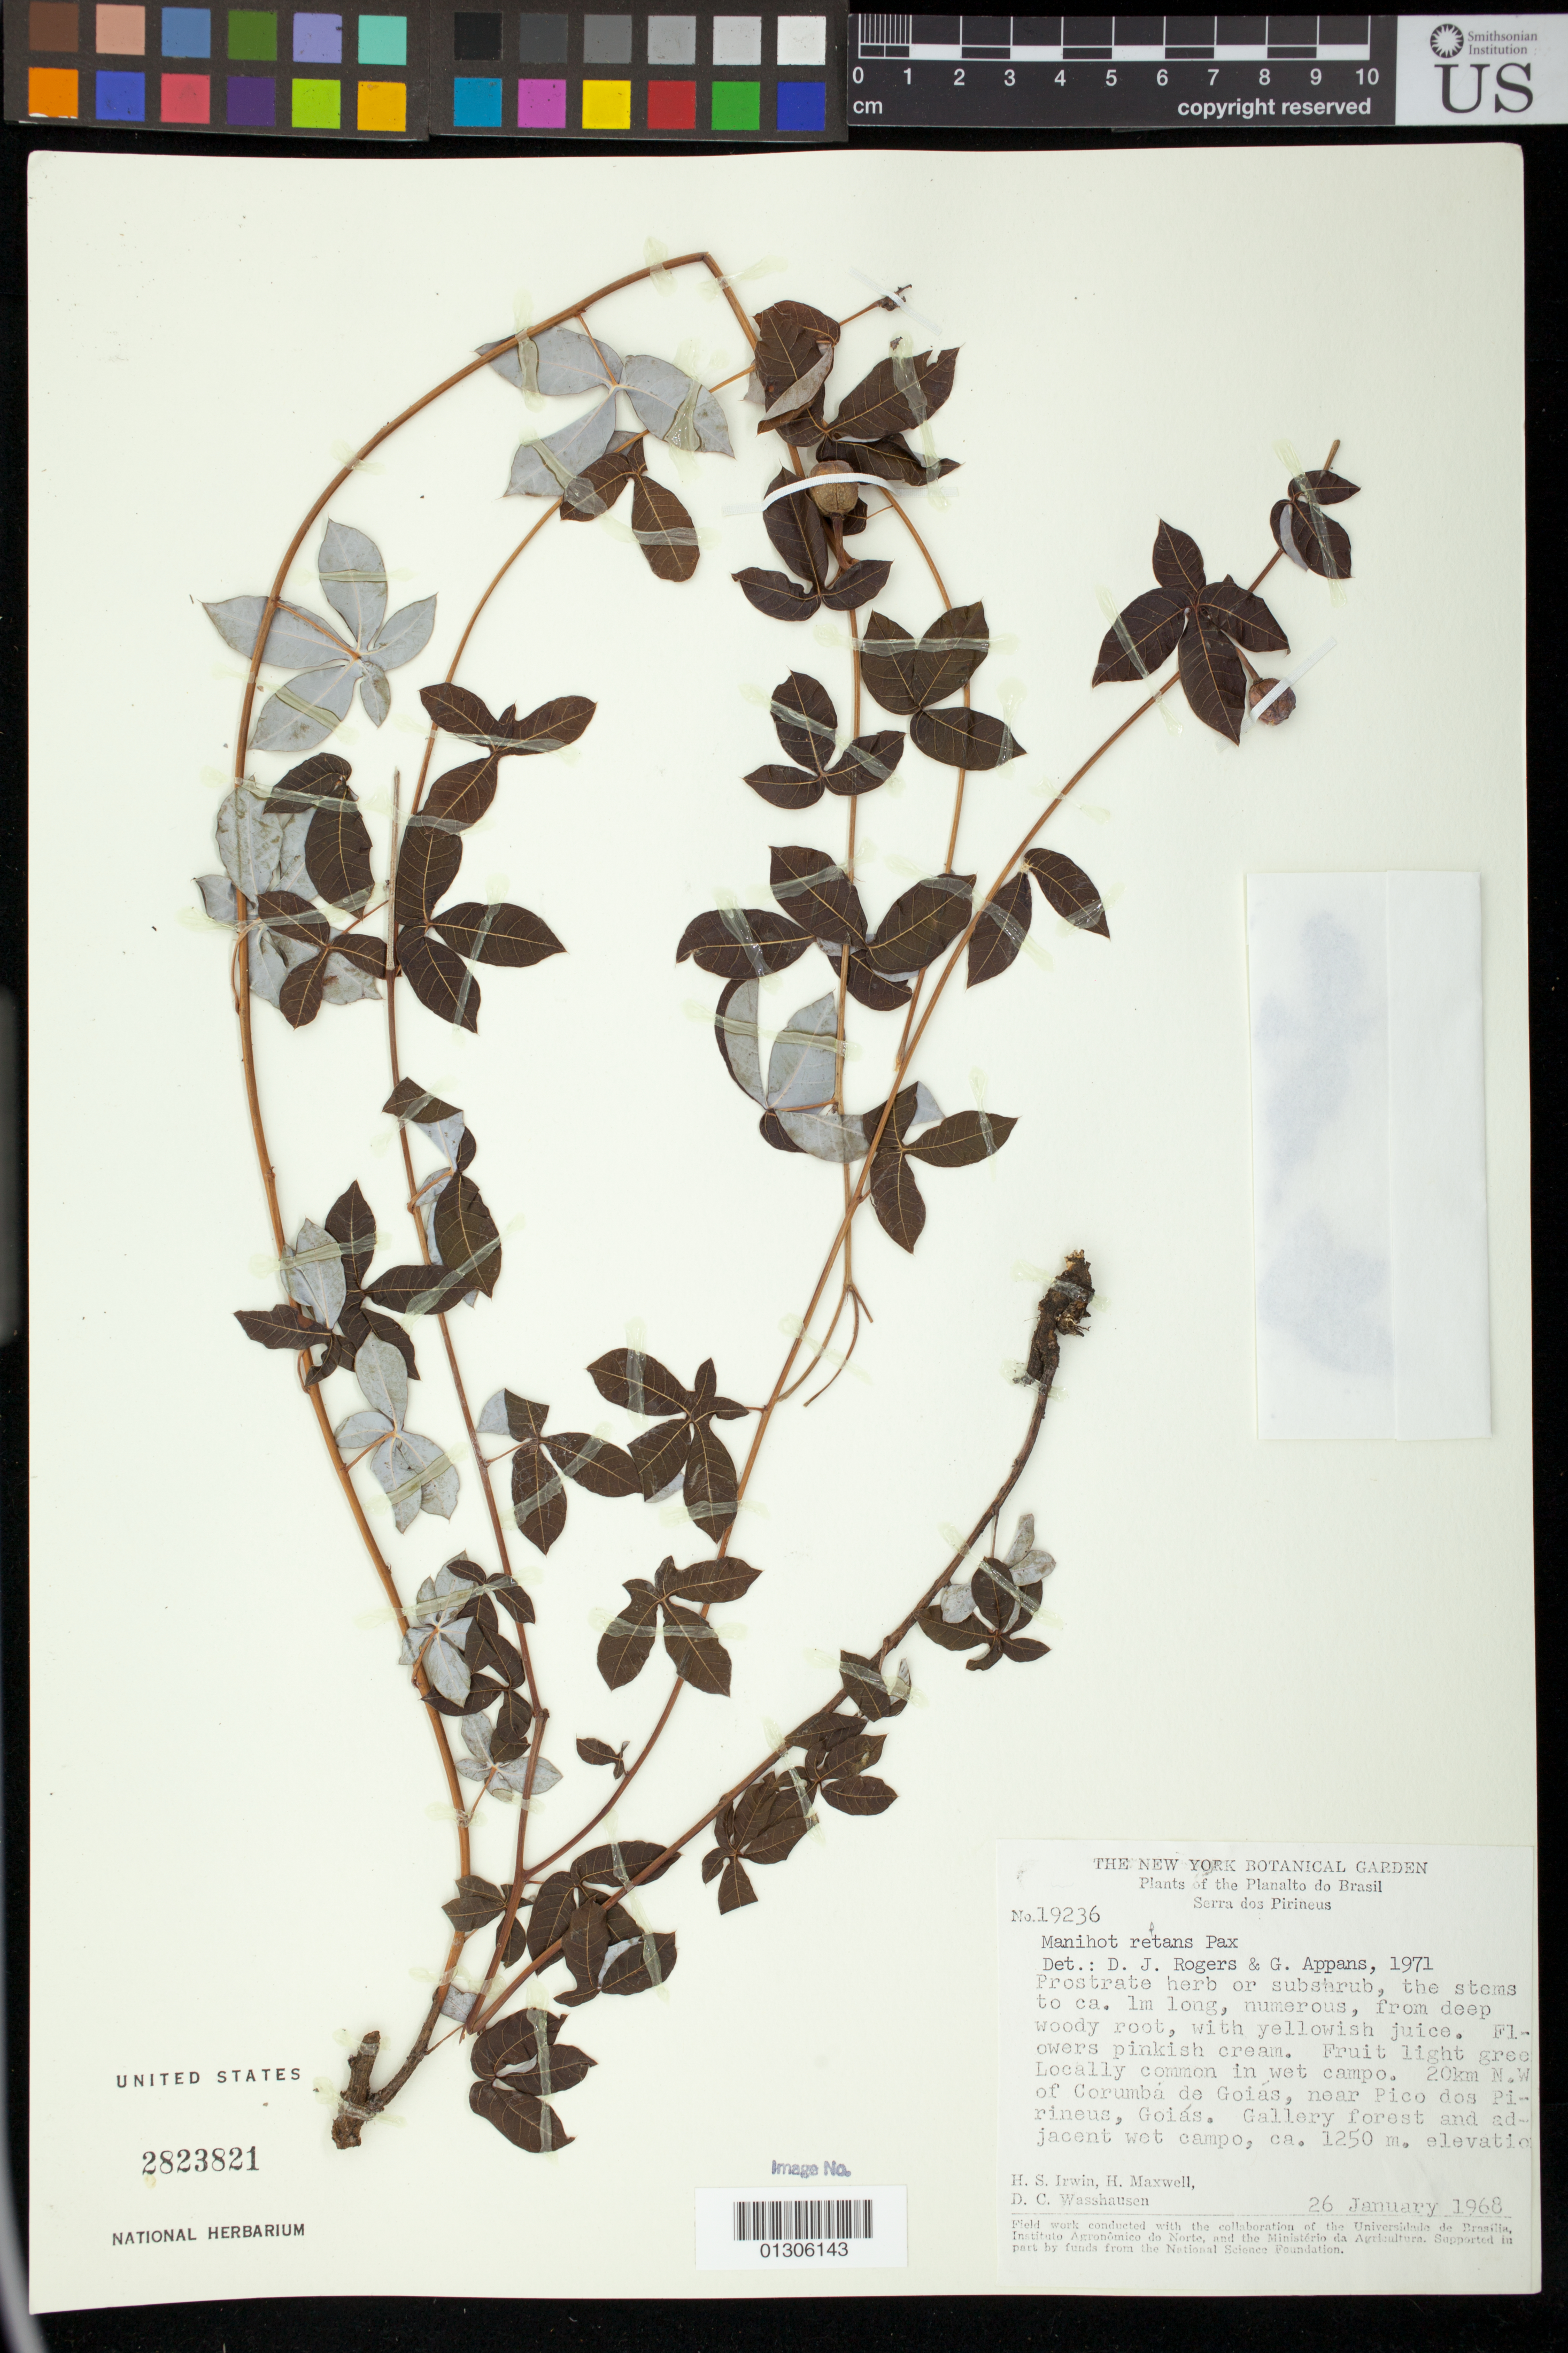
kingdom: Plantae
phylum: Tracheophyta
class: Magnoliopsida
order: Malpighiales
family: Euphorbiaceae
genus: Manihot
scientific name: Manihot reptans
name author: Pax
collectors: H. Irwin, H. Maxwell & D. C. Wasshausen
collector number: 19236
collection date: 1968-01-26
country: Brazil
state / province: Goiás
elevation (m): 1250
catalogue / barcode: US 2823821